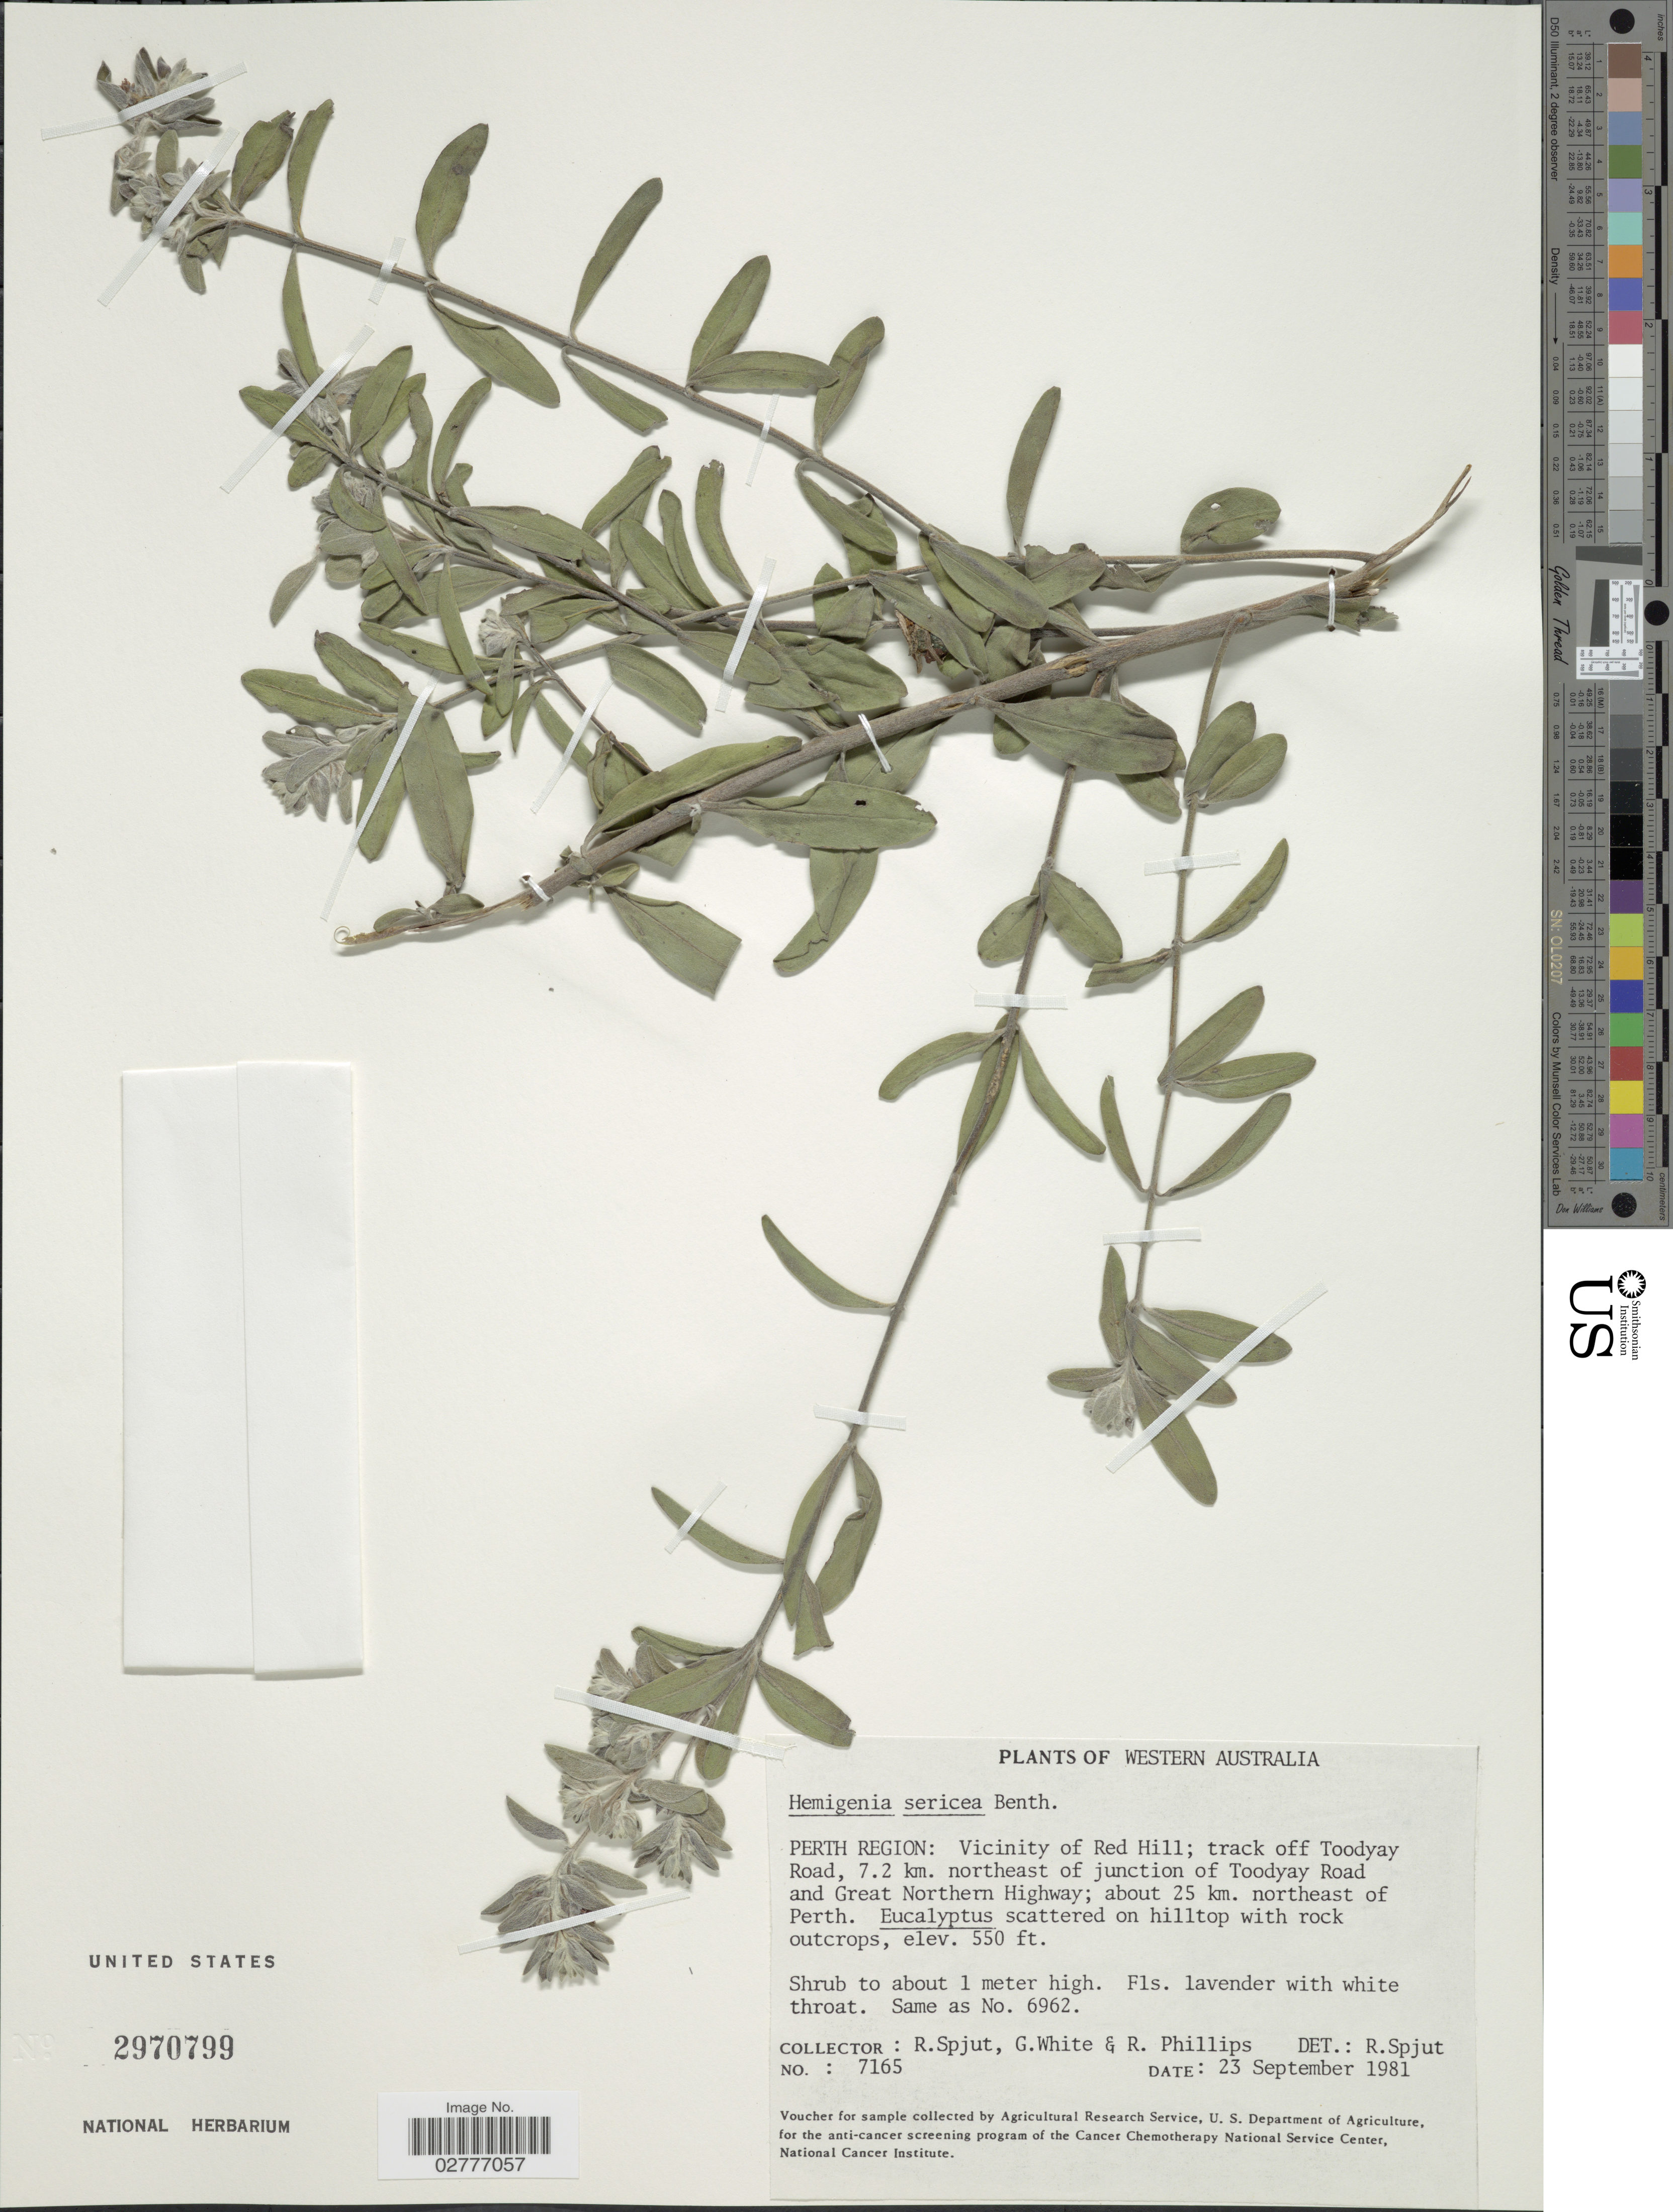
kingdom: Plantae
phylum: Tracheophyta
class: Magnoliopsida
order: Lamiales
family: Lamiaceae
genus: Hemigenia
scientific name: Hemigenia sericea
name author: Benth.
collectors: R. Spjut, G. White & R. Phillips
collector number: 7165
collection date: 1981-09-23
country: Australia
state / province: Western Australia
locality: Perth Region: Vicinity of Red Hill; track off Toodyay Road, 7.2 km. northeast of junction of Toodyay Road and Great Northern Highway; about 25 km. northeast of Perth.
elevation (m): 168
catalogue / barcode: US 2970799